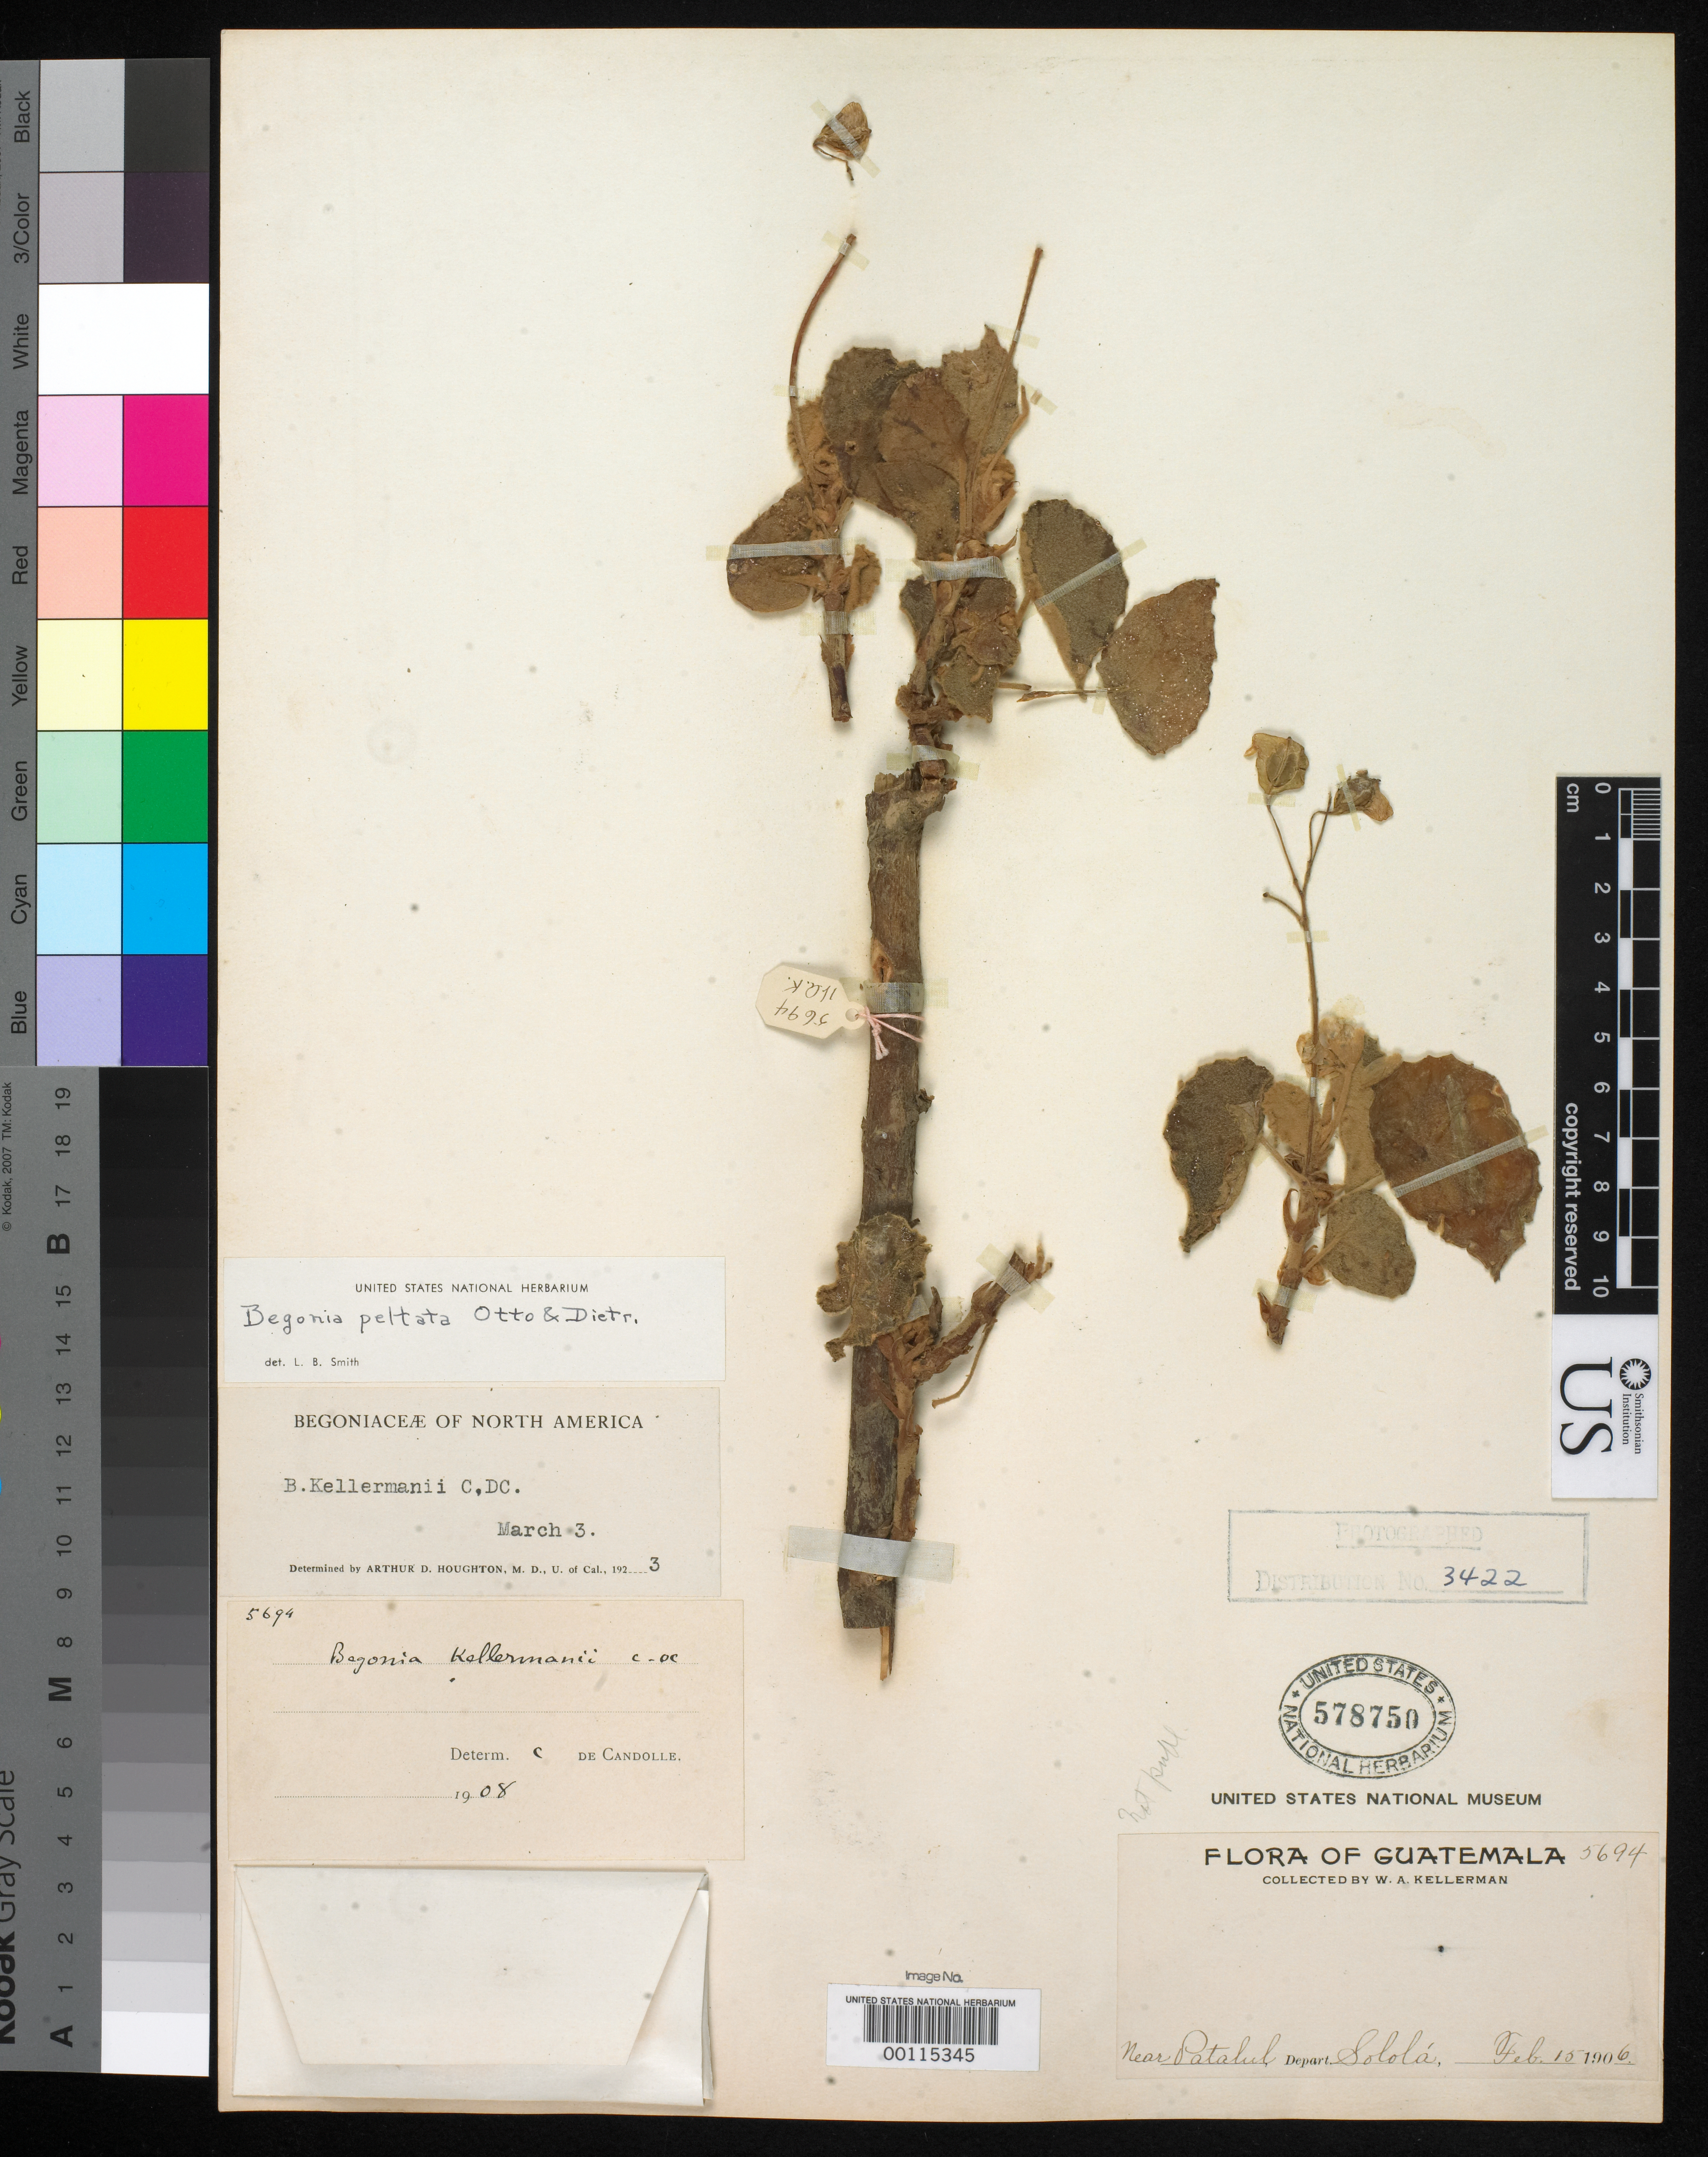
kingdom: Plantae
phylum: Tracheophyta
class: Magnoliopsida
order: Cucurbitales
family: Begoniaceae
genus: Begonia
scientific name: Begonia kellermanii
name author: C. DC.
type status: Type Collection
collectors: W. A. Kellerman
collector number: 5694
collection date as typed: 10 Feb 1906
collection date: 1906-02-10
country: Guatemala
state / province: Sololá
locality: Patulul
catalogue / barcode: US 578750